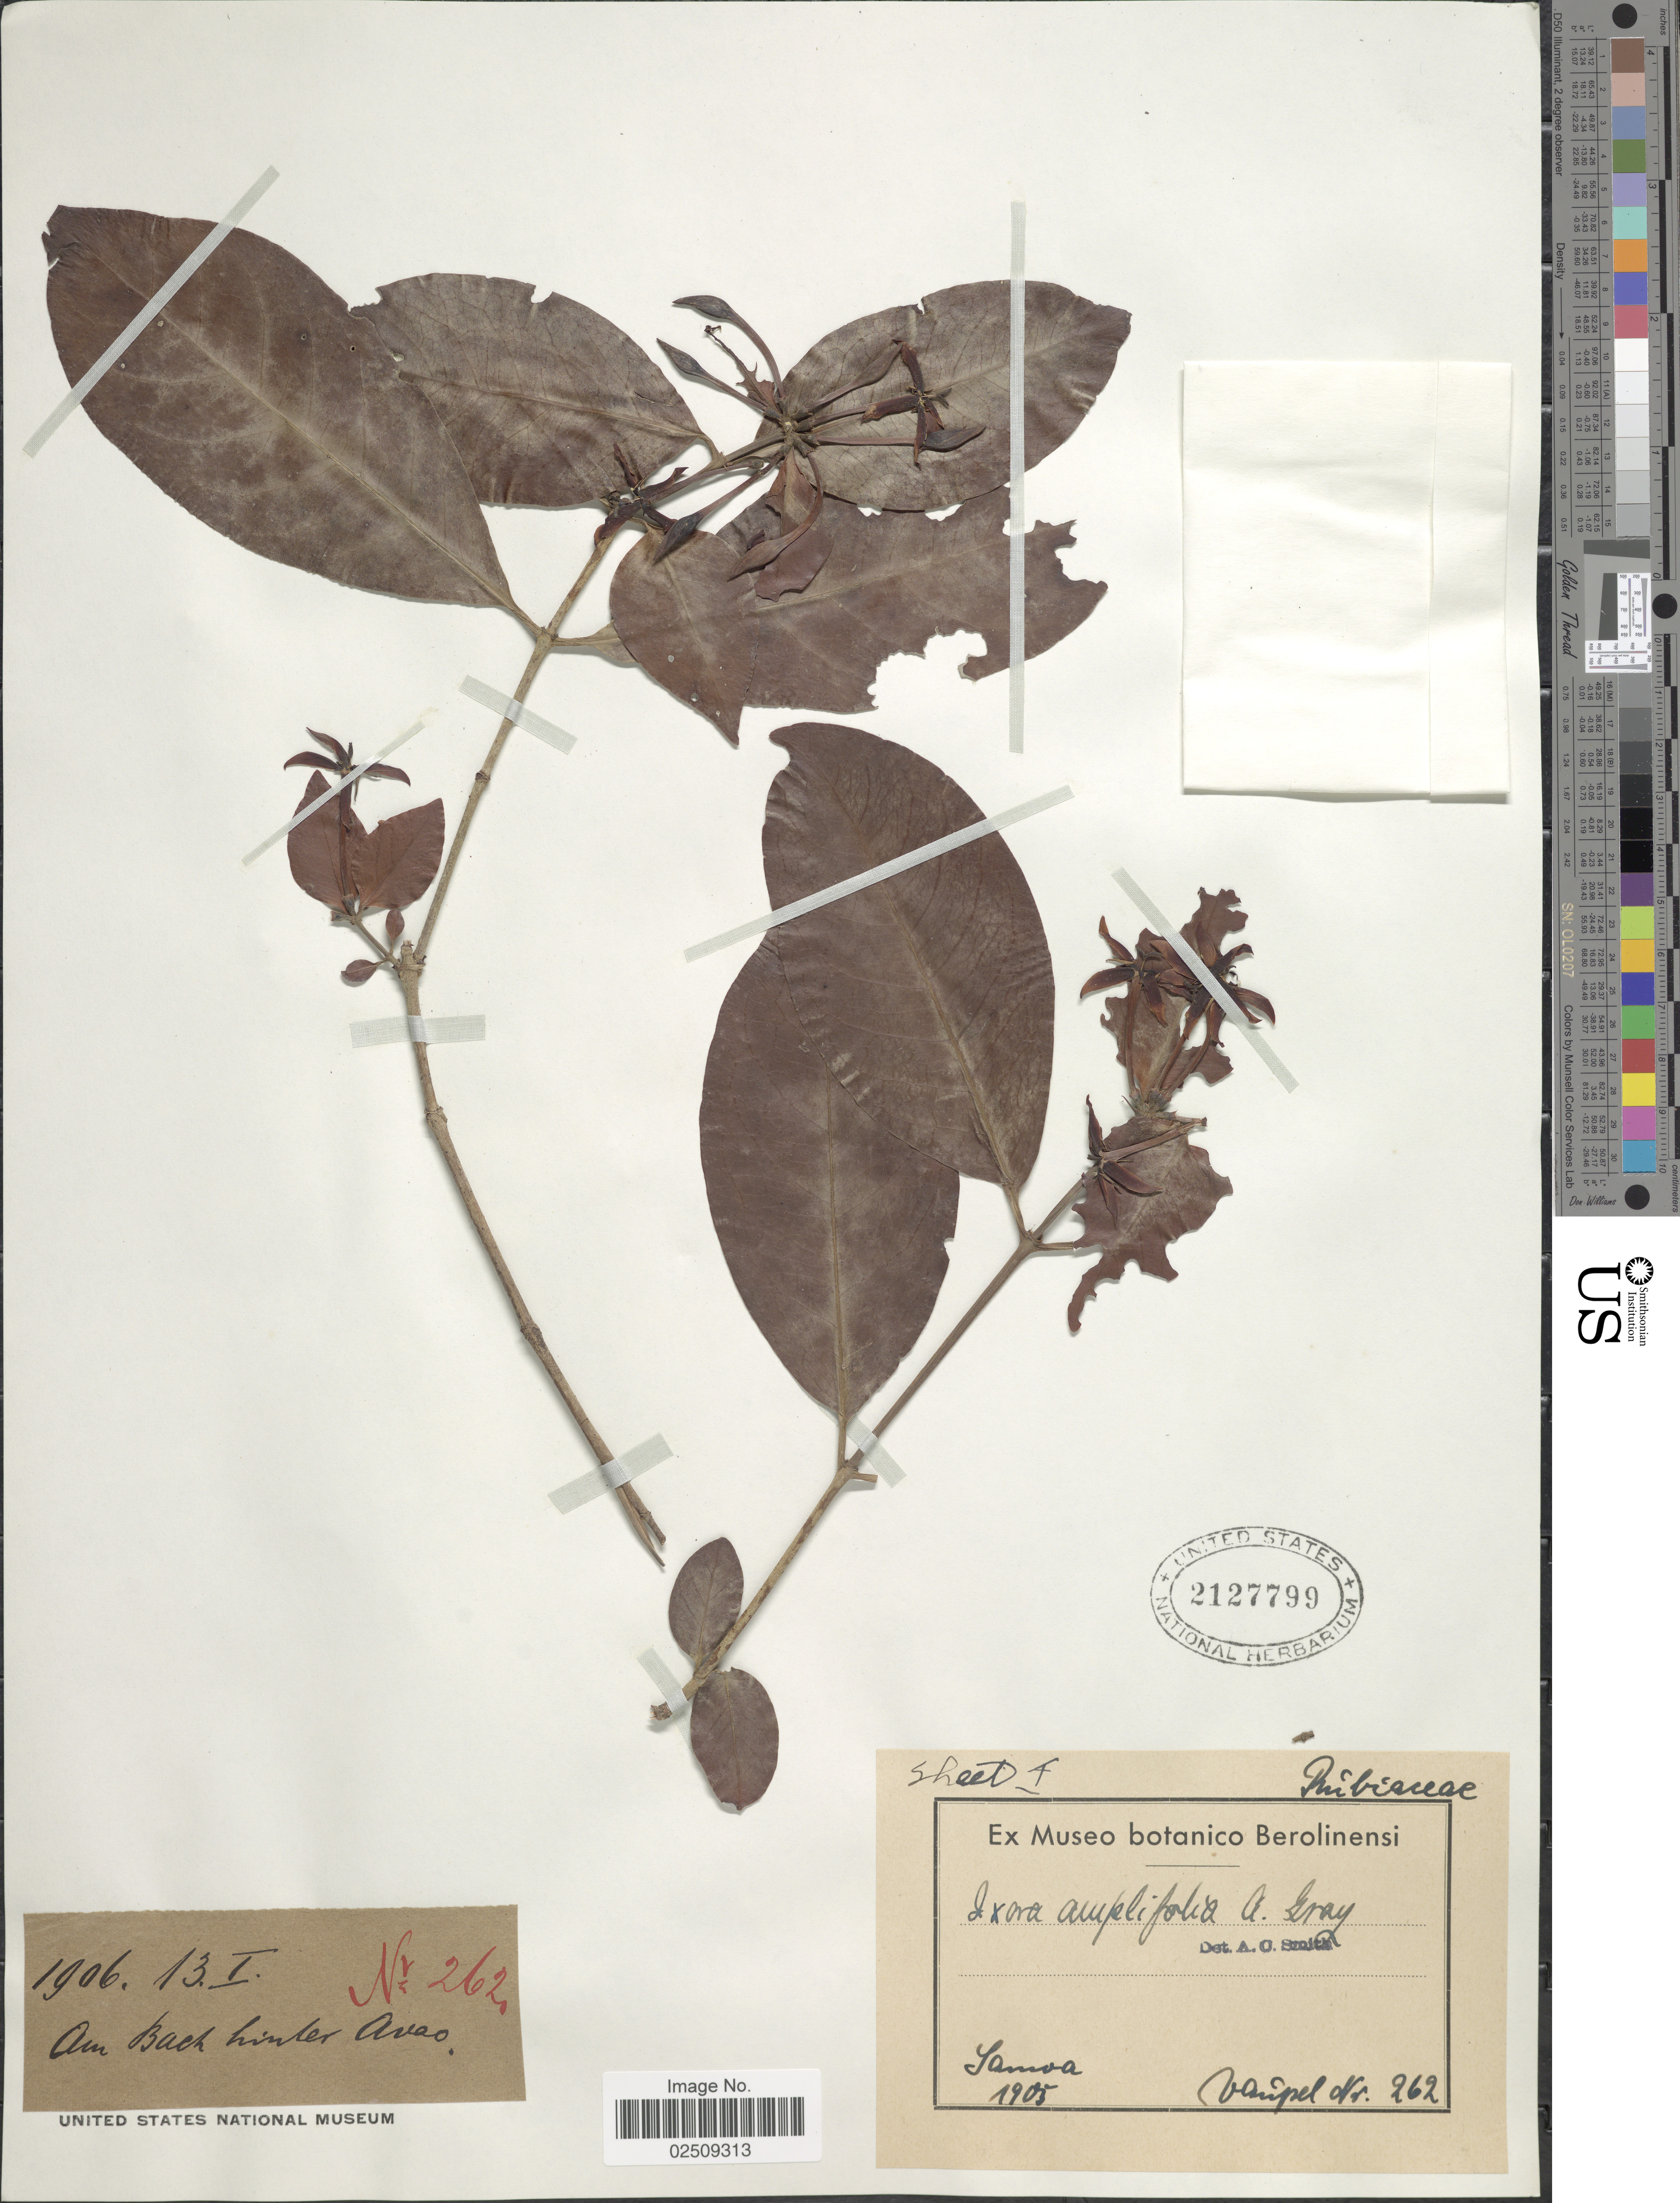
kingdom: Plantae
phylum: Tracheophyta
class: Magnoliopsida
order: Gentianales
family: Rubiaceae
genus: Ixora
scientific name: Ixora amplifolia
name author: A. Gray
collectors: Vaupel, --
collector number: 262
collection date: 1906-01-13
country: Samoa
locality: Samoa. Am Bach hinter Avao.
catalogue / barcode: US 2127799